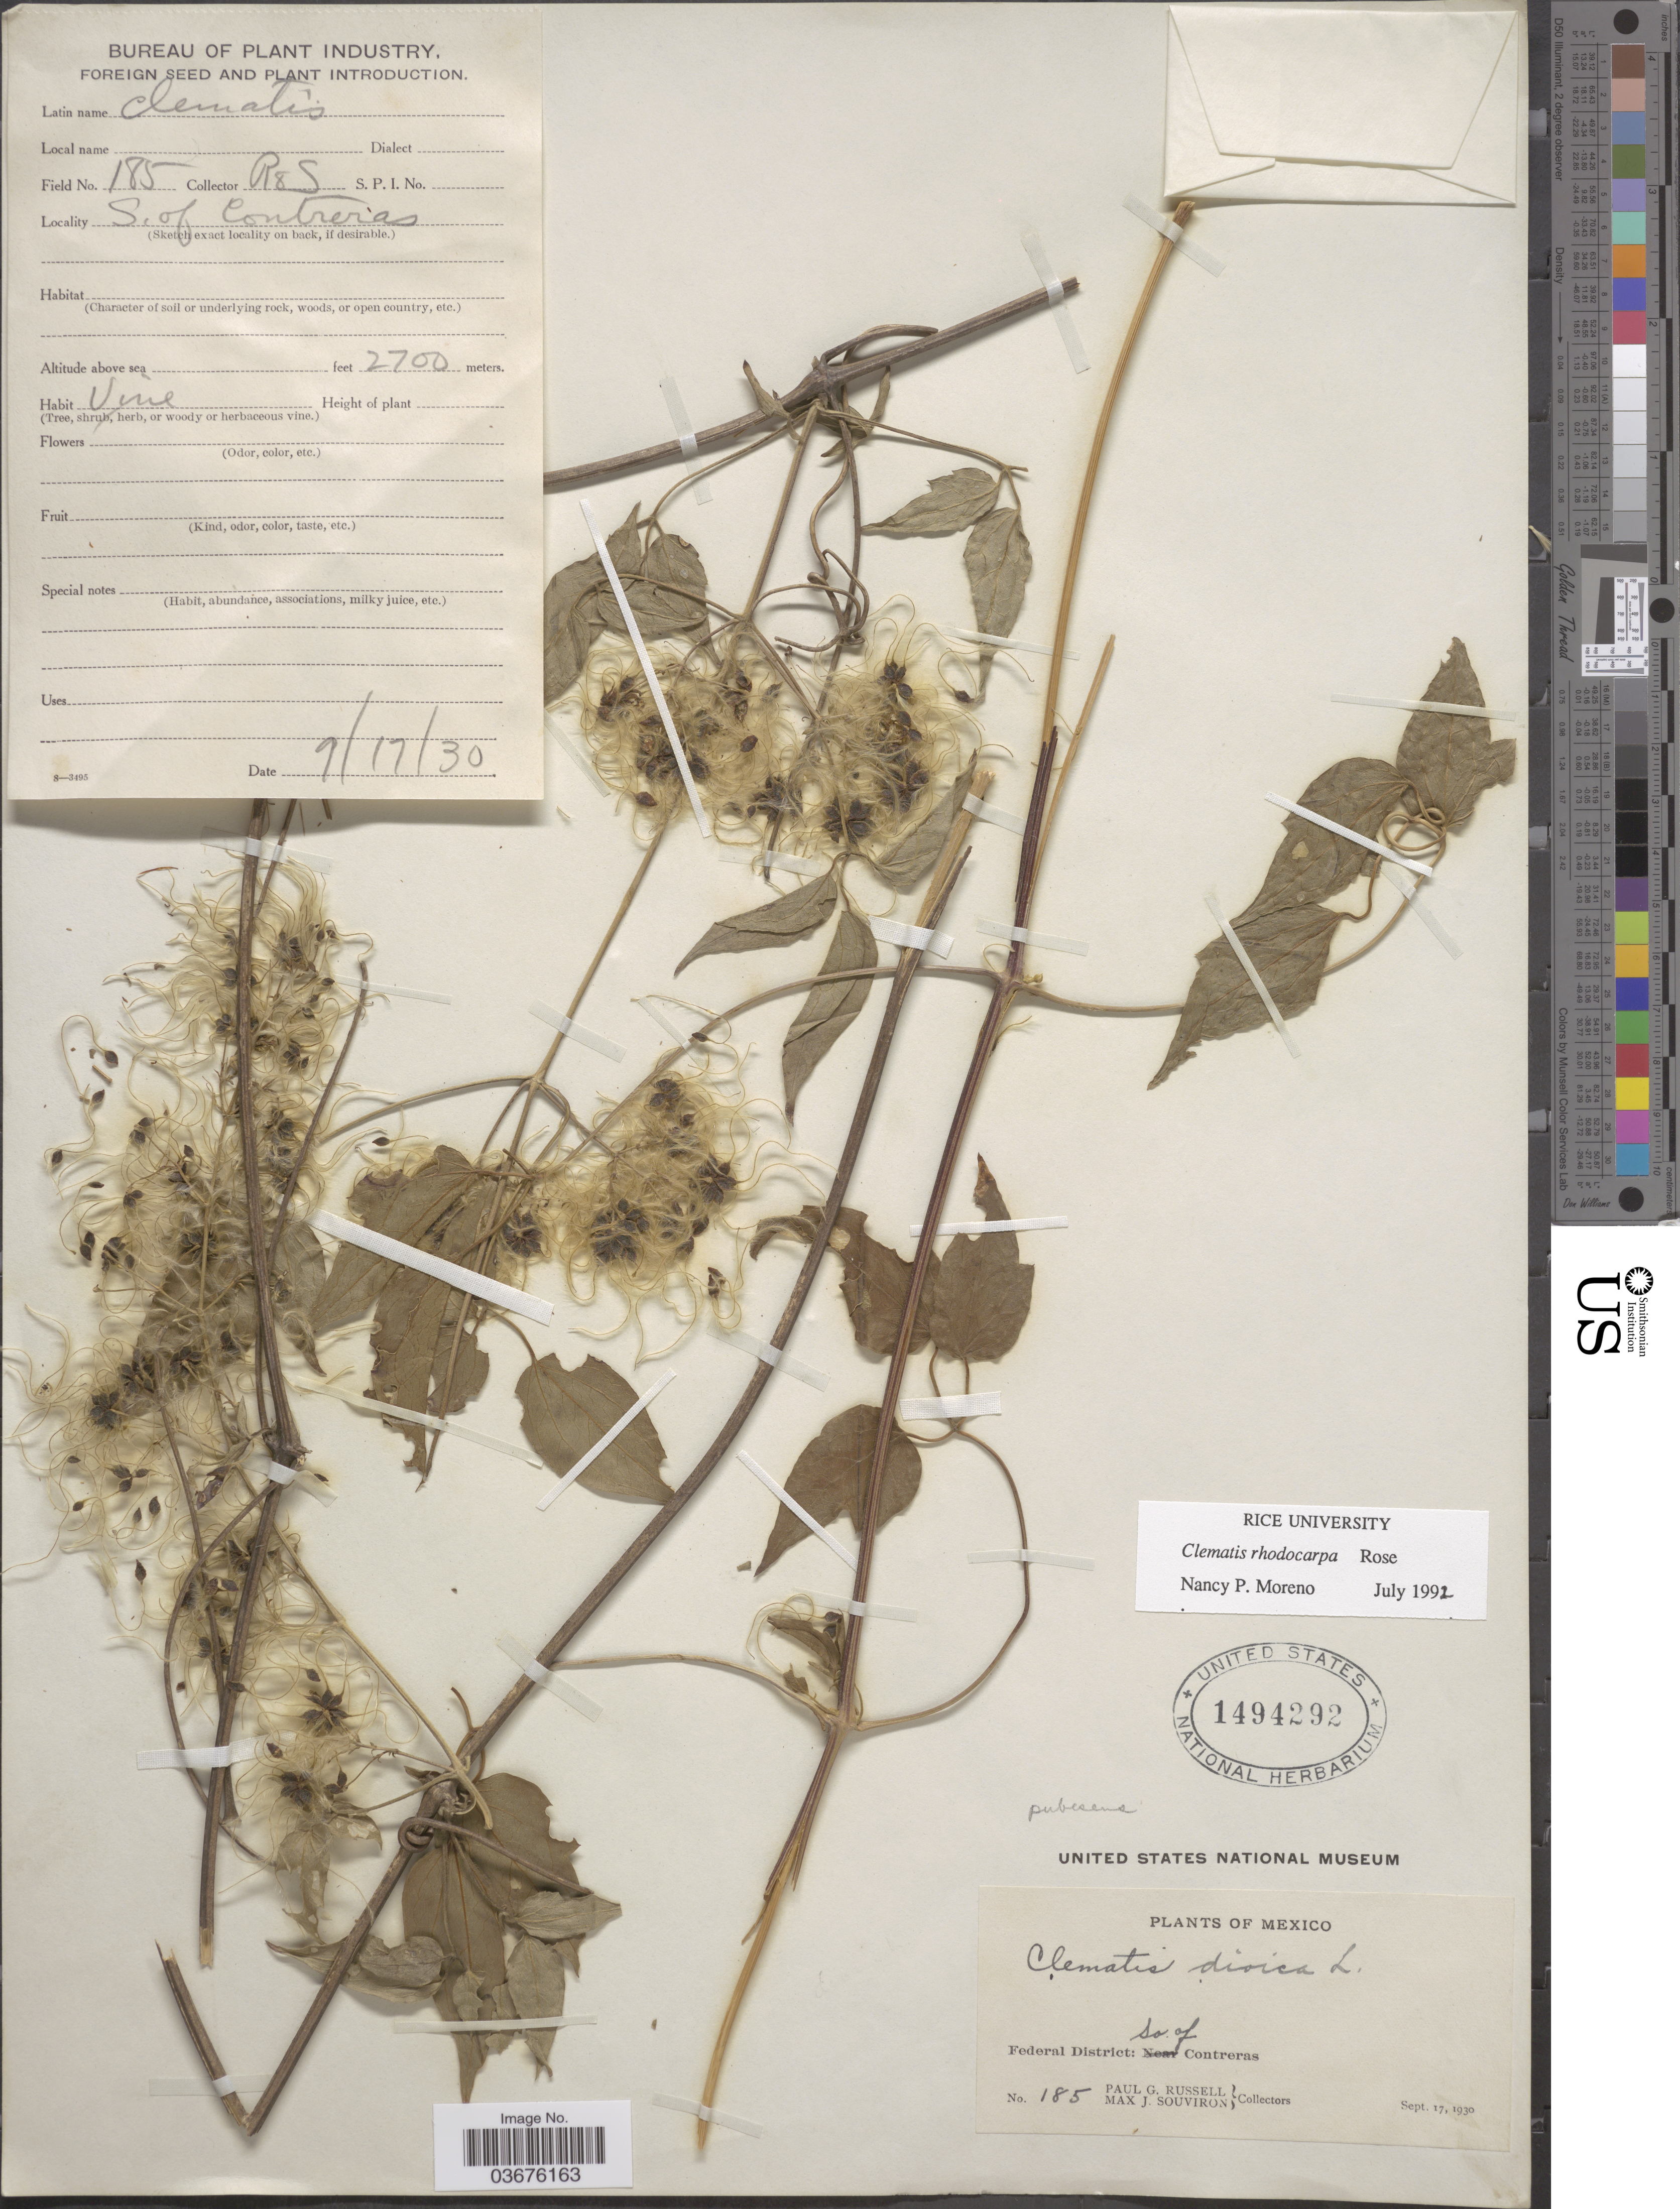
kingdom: Plantae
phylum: Tracheophyta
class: Magnoliopsida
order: Ranunculales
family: Ranunculaceae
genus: Clematis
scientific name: Clematis rhodocarpa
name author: Rose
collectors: P. G. Russell & M. J. Souviron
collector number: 185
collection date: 1930-09-17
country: Mexico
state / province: Distrito Federal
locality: Federal District: So. of Contreras.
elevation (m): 2700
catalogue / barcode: US 1494292